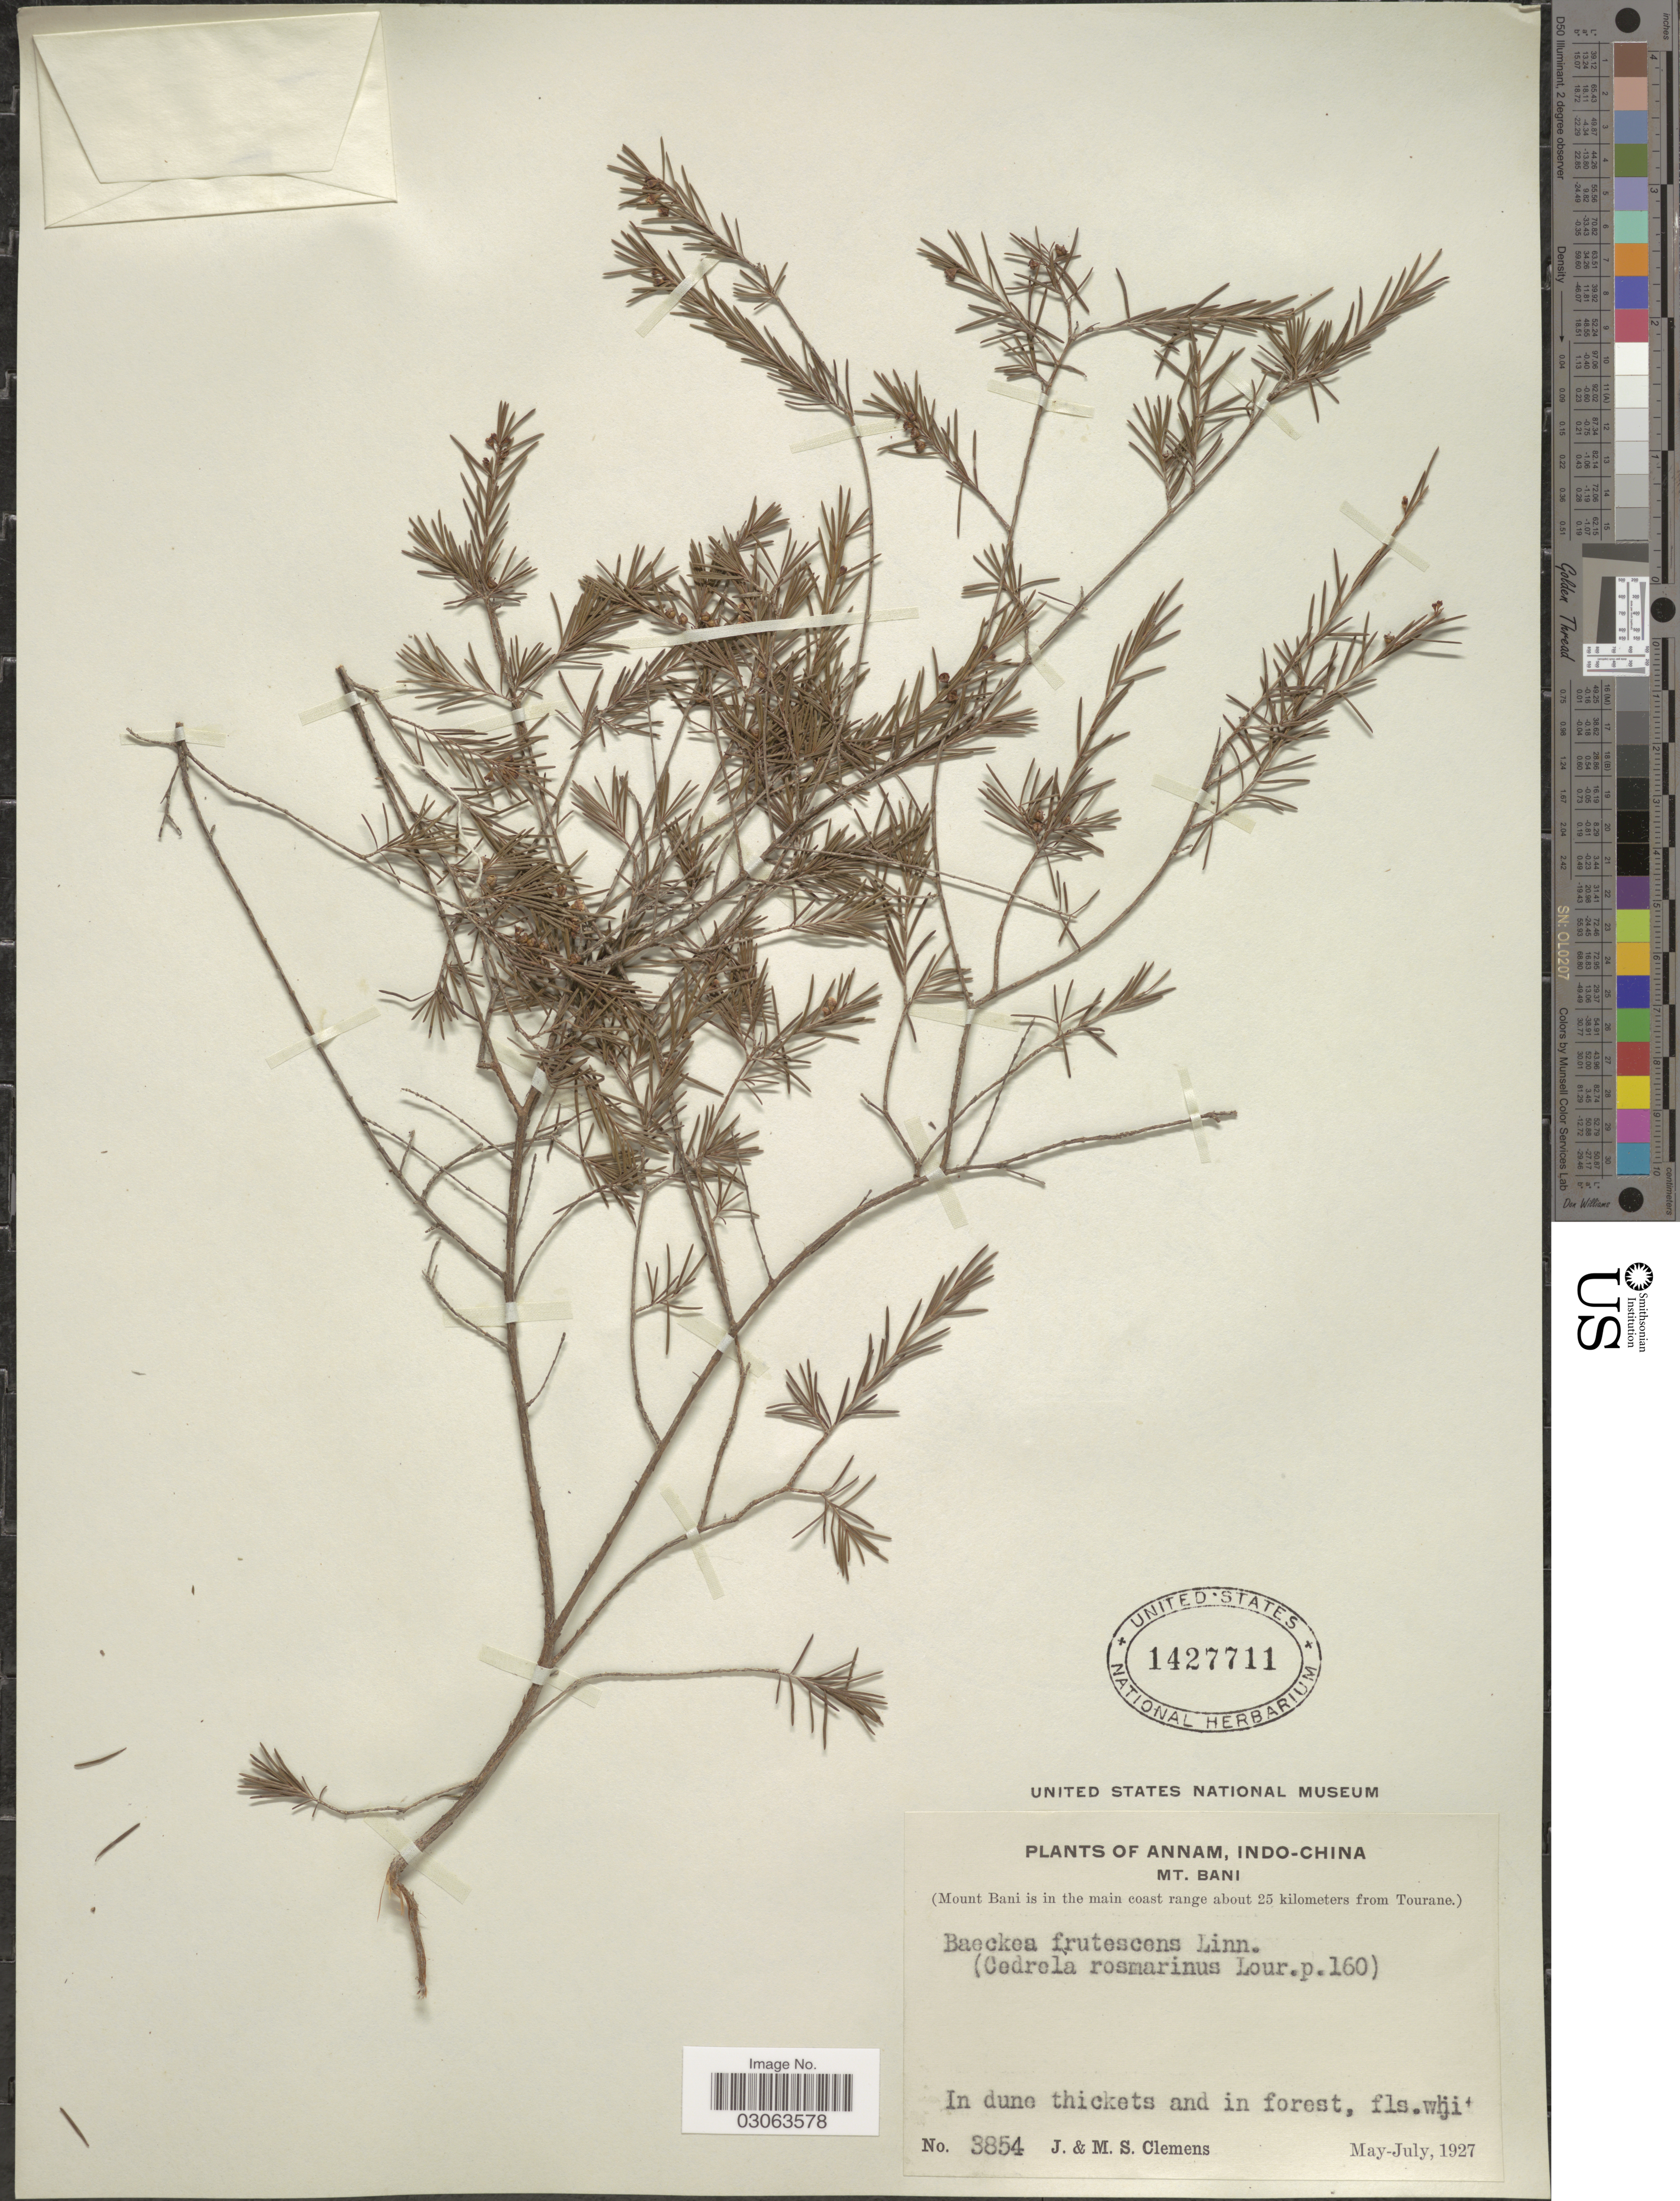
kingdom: Plantae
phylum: Tracheophyta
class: Magnoliopsida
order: Myrtales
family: Myrtaceae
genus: Baeckea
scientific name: Baeckea frutescens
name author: L.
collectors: J. Clemens & M. S. Clemens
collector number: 3854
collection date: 1927-05/1927-07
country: Vietnam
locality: Annam, Indo-China. Mt. Bani. (Mount Bani is in the main coast range about 25 kilometers from Tourane).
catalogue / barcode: US 1427711